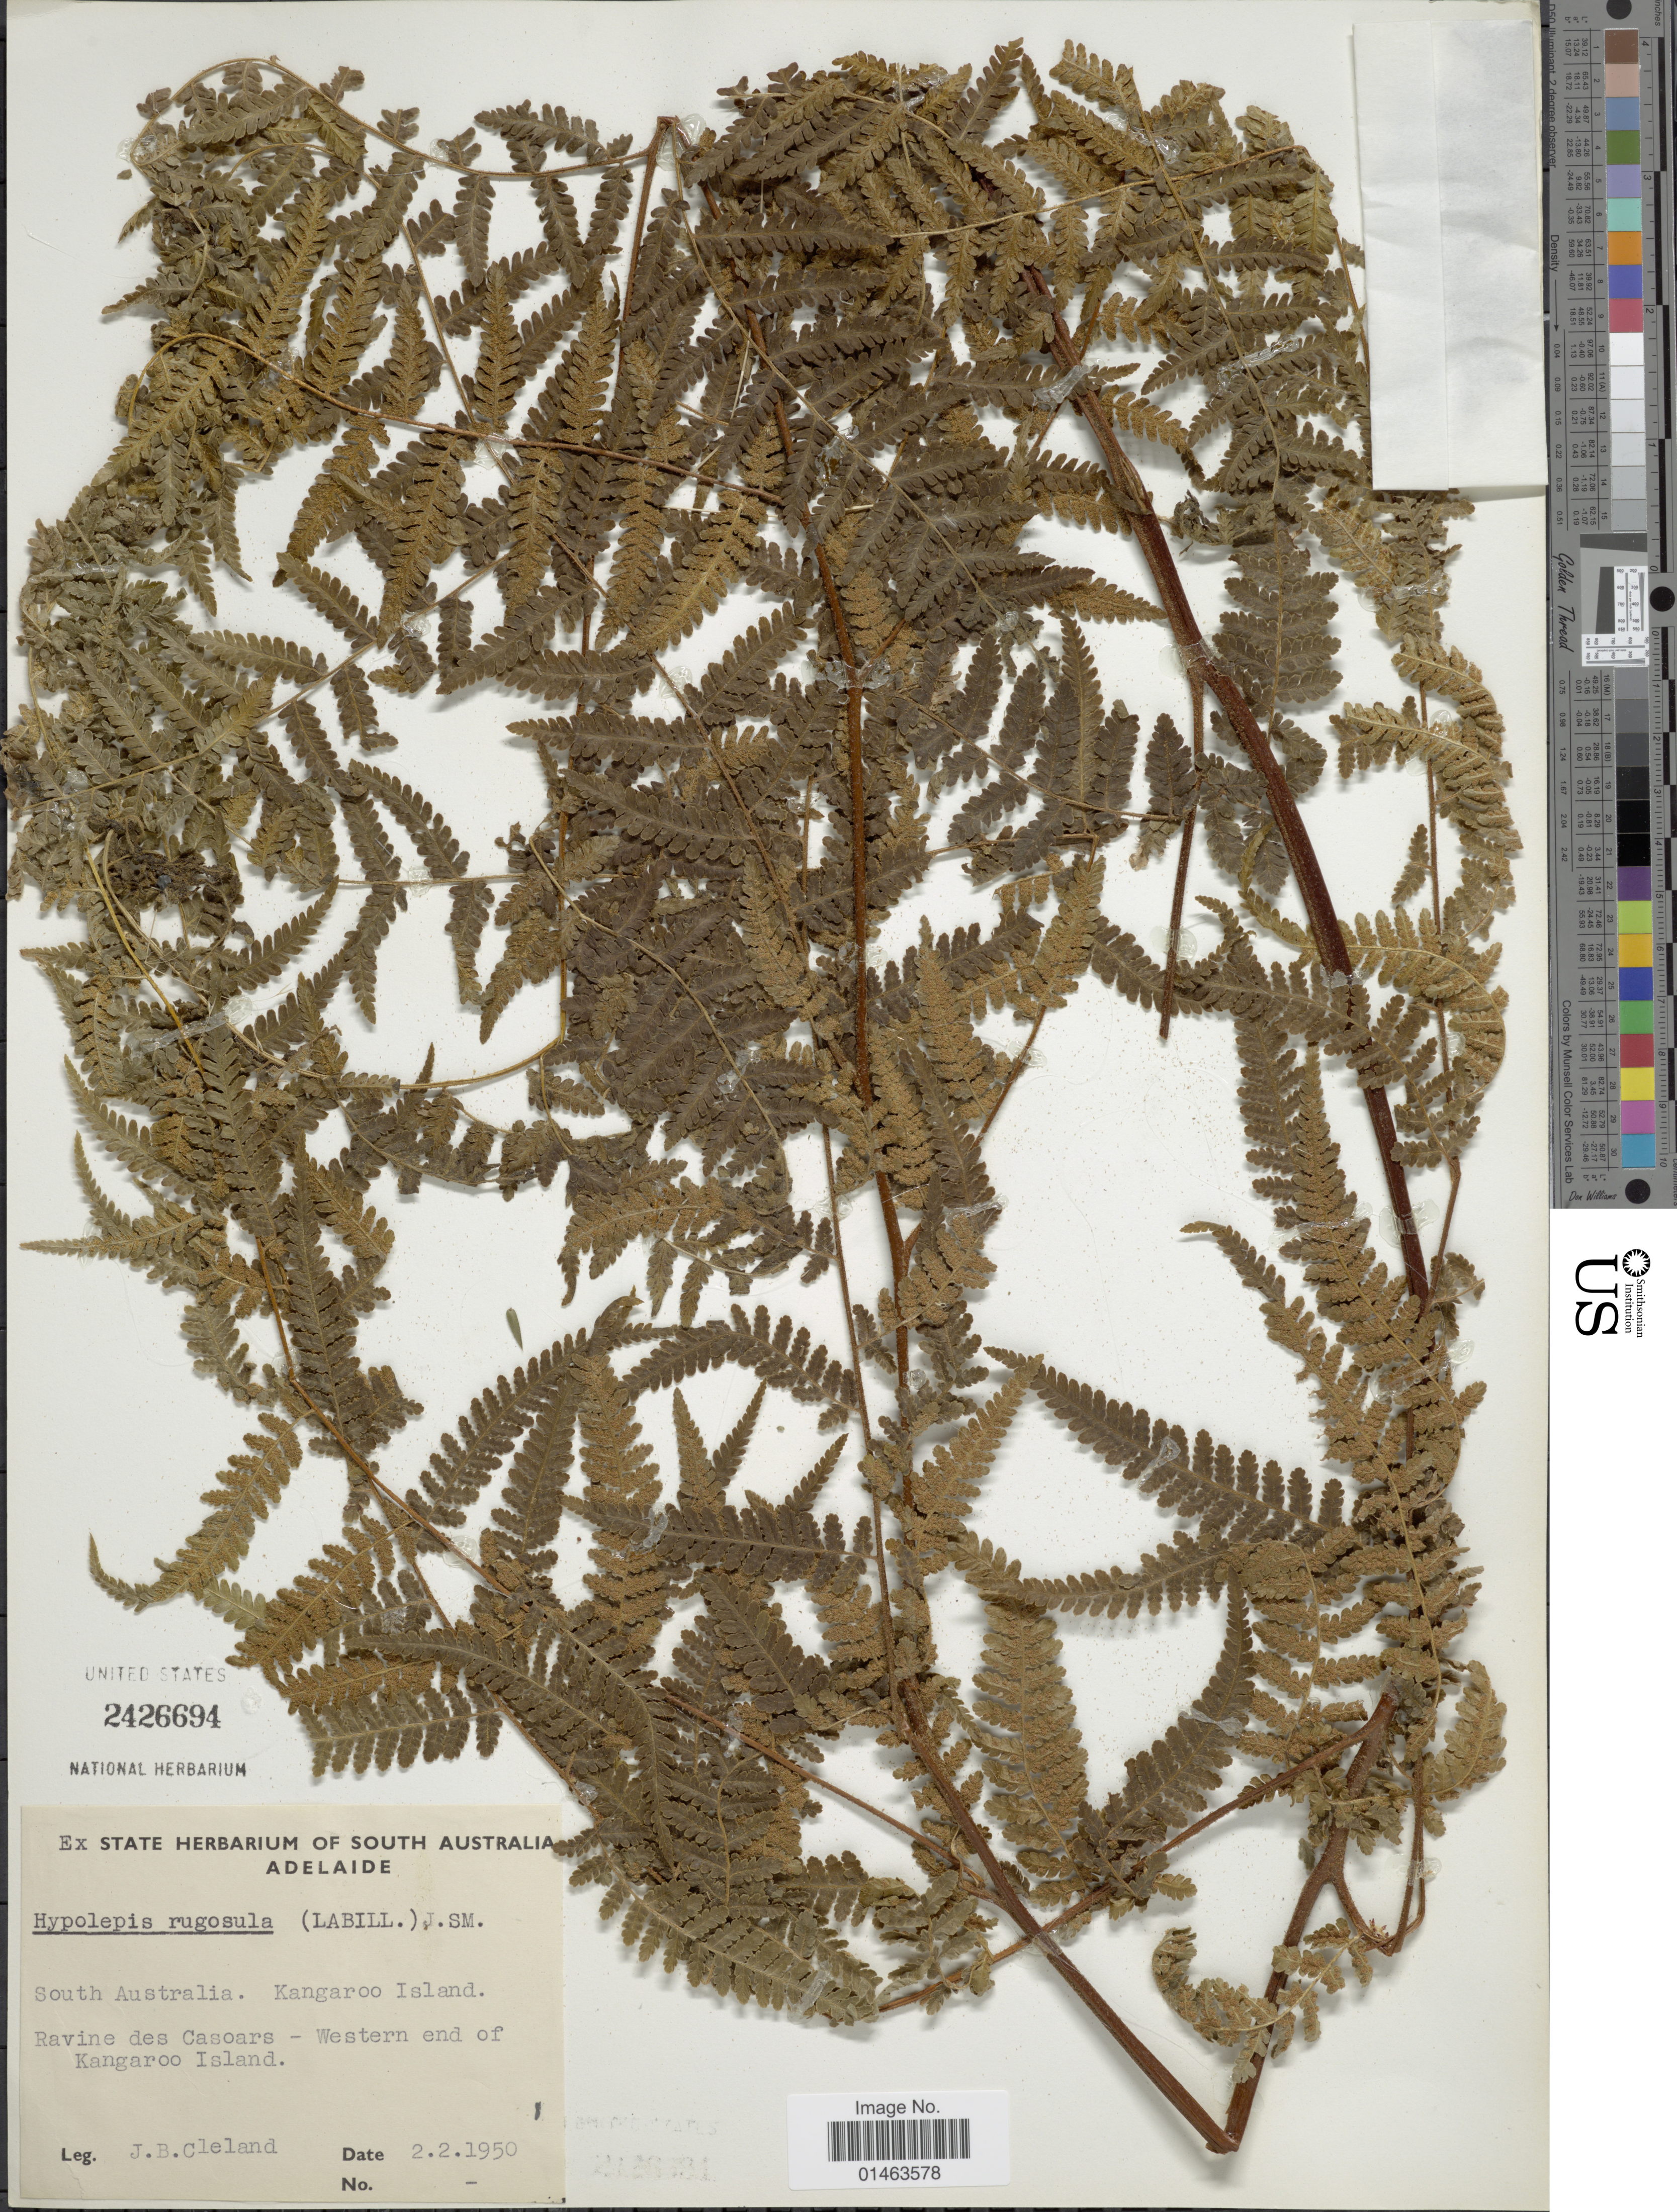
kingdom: Plantae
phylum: Tracheophyta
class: Polypodiopsida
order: Polypodiales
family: Dennstaedtiaceae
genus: Hypolepis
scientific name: Hypolepis rugosula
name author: (Labill.) J. Sm.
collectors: J. Cleland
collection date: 1950-02-02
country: Australia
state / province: South Australia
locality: South Australia, Kangaroo island. Western end of Kangaroo Island.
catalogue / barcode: US 2426694